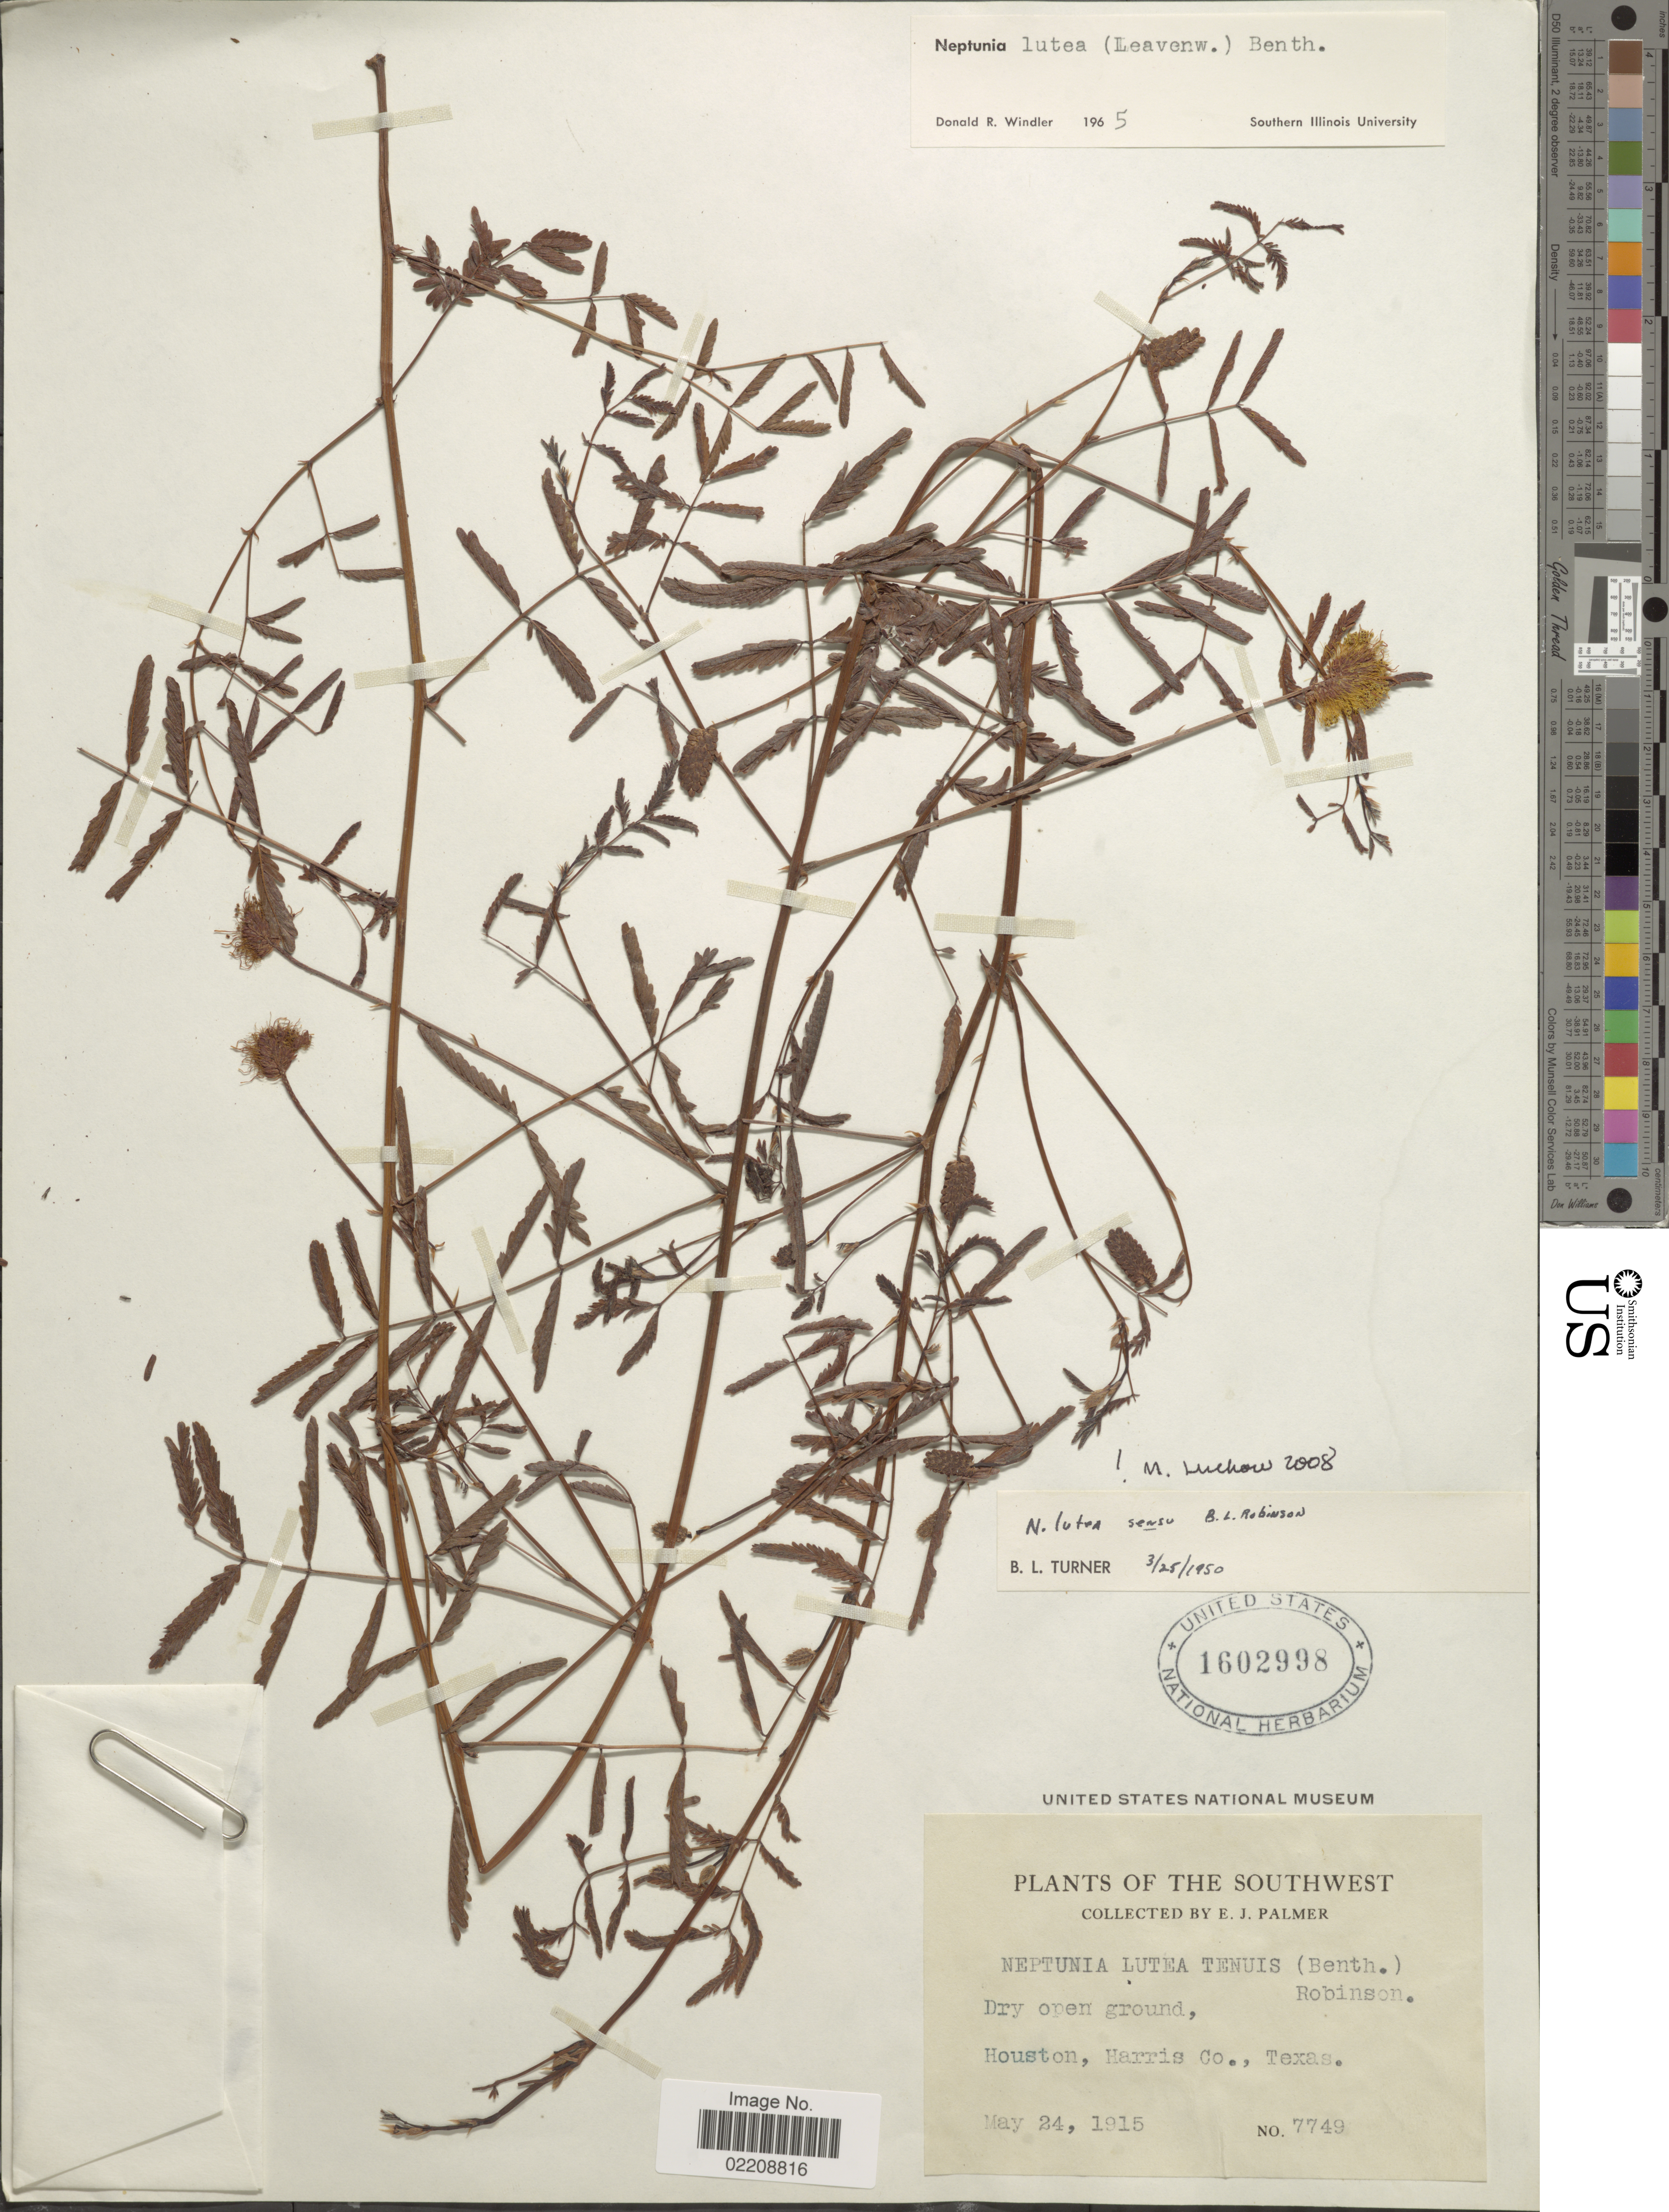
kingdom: Plantae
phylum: Tracheophyta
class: Magnoliopsida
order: Fabales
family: Fabaceae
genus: Neptunia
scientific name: Neptunia lutea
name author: (Leavenw.) Benth.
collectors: E. J. Palmer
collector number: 7749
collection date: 1915-05-24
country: United States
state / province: Texas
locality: The southwest, Houston, Harris Co.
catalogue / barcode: US 1602998